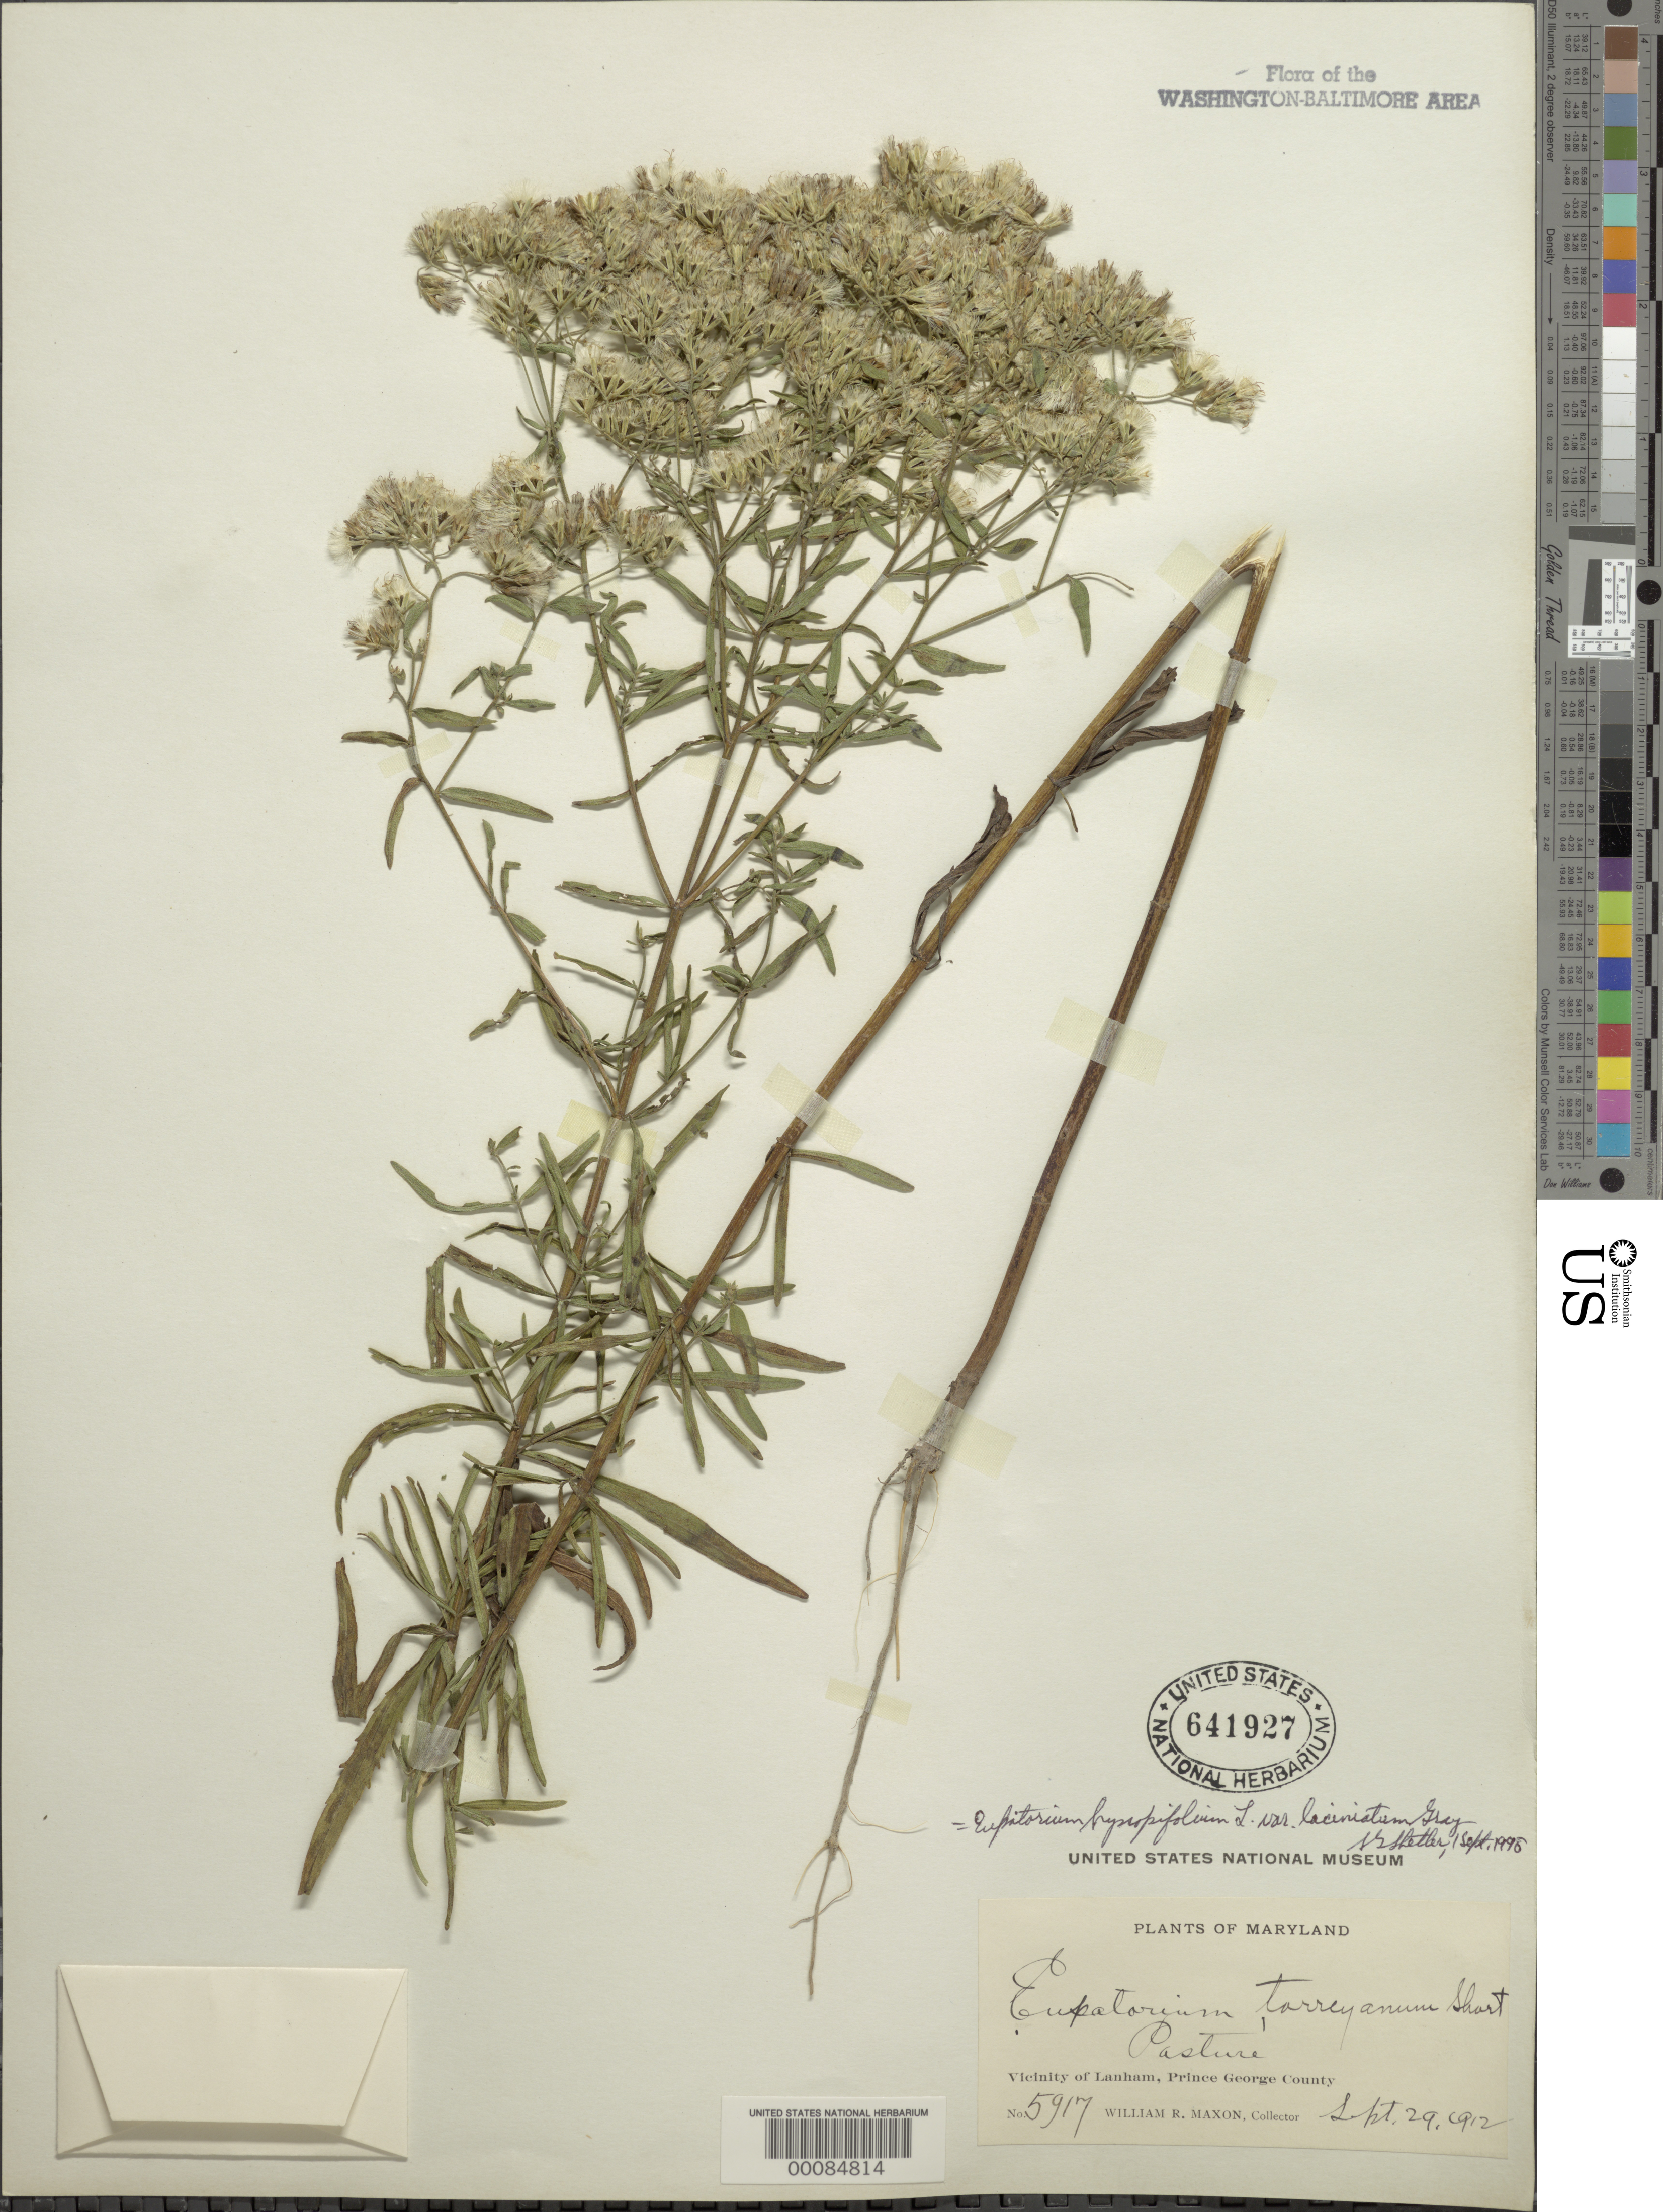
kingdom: Plantae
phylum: Tracheophyta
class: Magnoliopsida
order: Asterales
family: Asteraceae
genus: Eupatorium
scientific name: Eupatorium hyssopifolium var. laciniatum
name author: A. Gray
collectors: W. R. Maxon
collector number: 5917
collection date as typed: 29 Sep 1912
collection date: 1912-09-29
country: United States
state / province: Maryland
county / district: Prince George's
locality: Lanham vicinity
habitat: Pasture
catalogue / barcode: US 641927